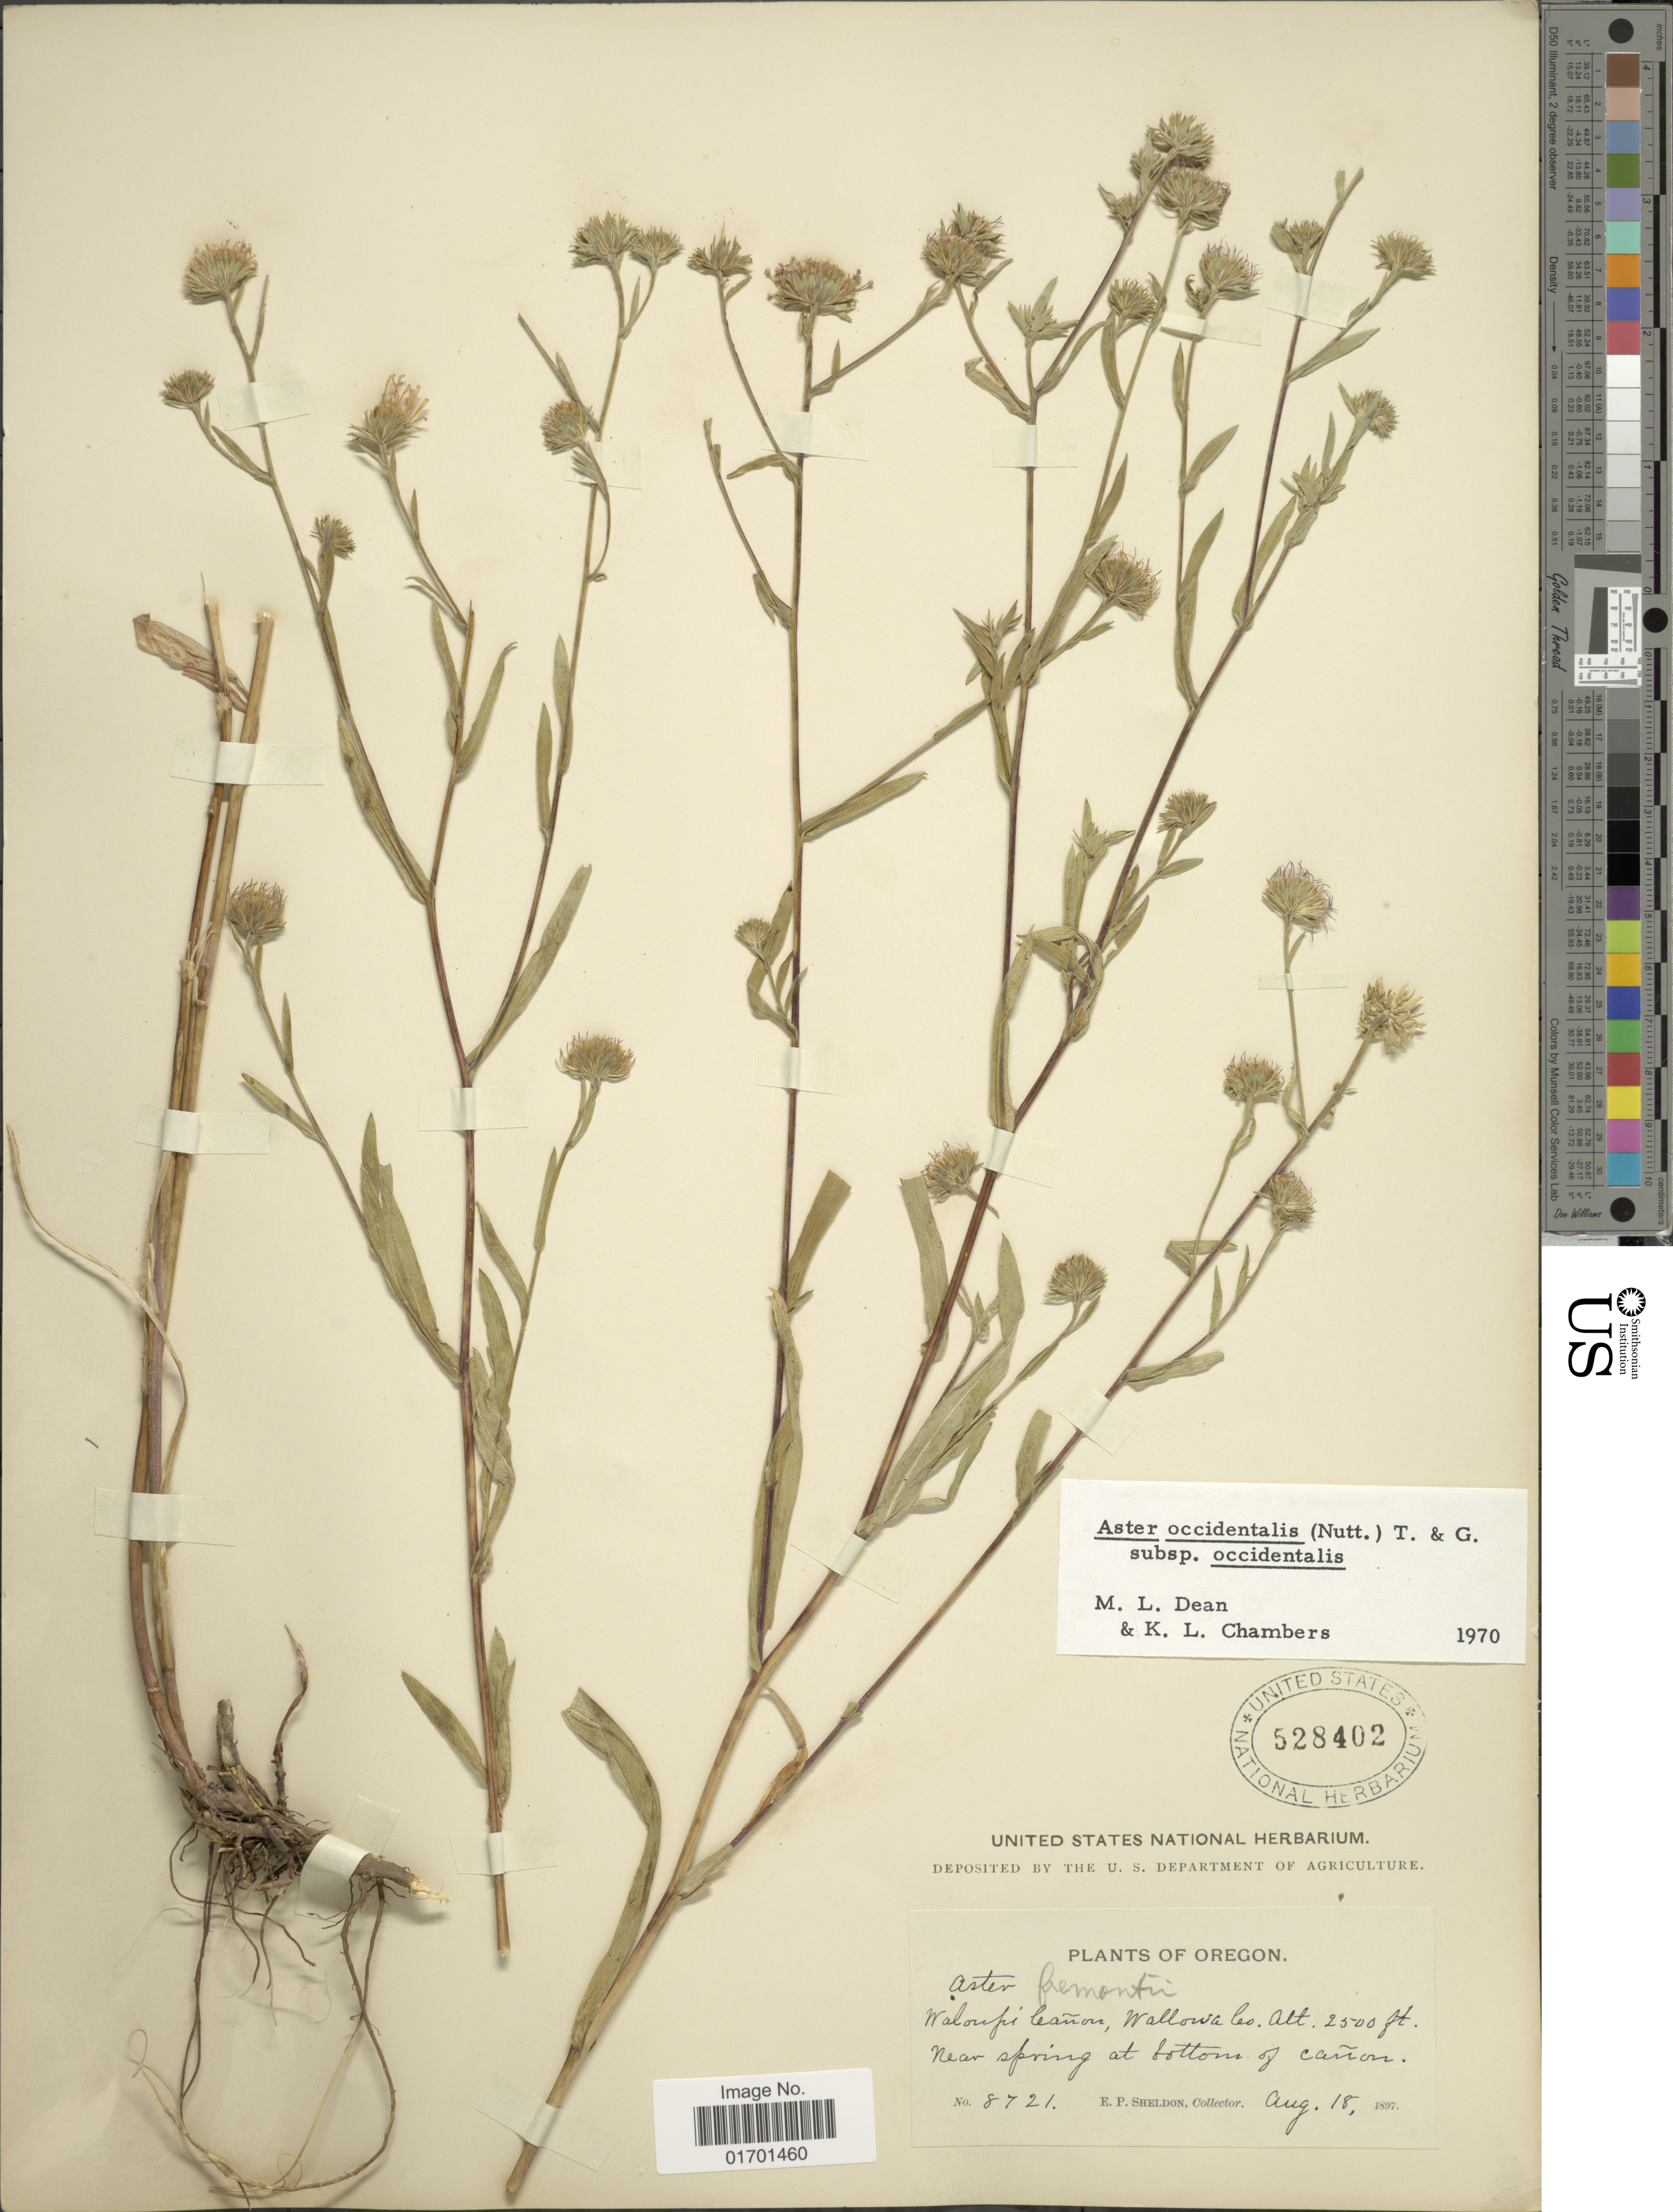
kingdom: Plantae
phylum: Tracheophyta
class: Magnoliopsida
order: Asterales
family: Asteraceae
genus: Symphyotrichum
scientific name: Symphyotrichum spathulatum var. spathulatum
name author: (Lindl.) G.L. Nesom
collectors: E. P. Sheldon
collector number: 8721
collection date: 1897-08-18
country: United States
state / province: Oregon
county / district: Wallowa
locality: Waloupi Cañon, Wallowa Co., Near spring at bottom of cañon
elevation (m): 762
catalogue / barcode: US 528402